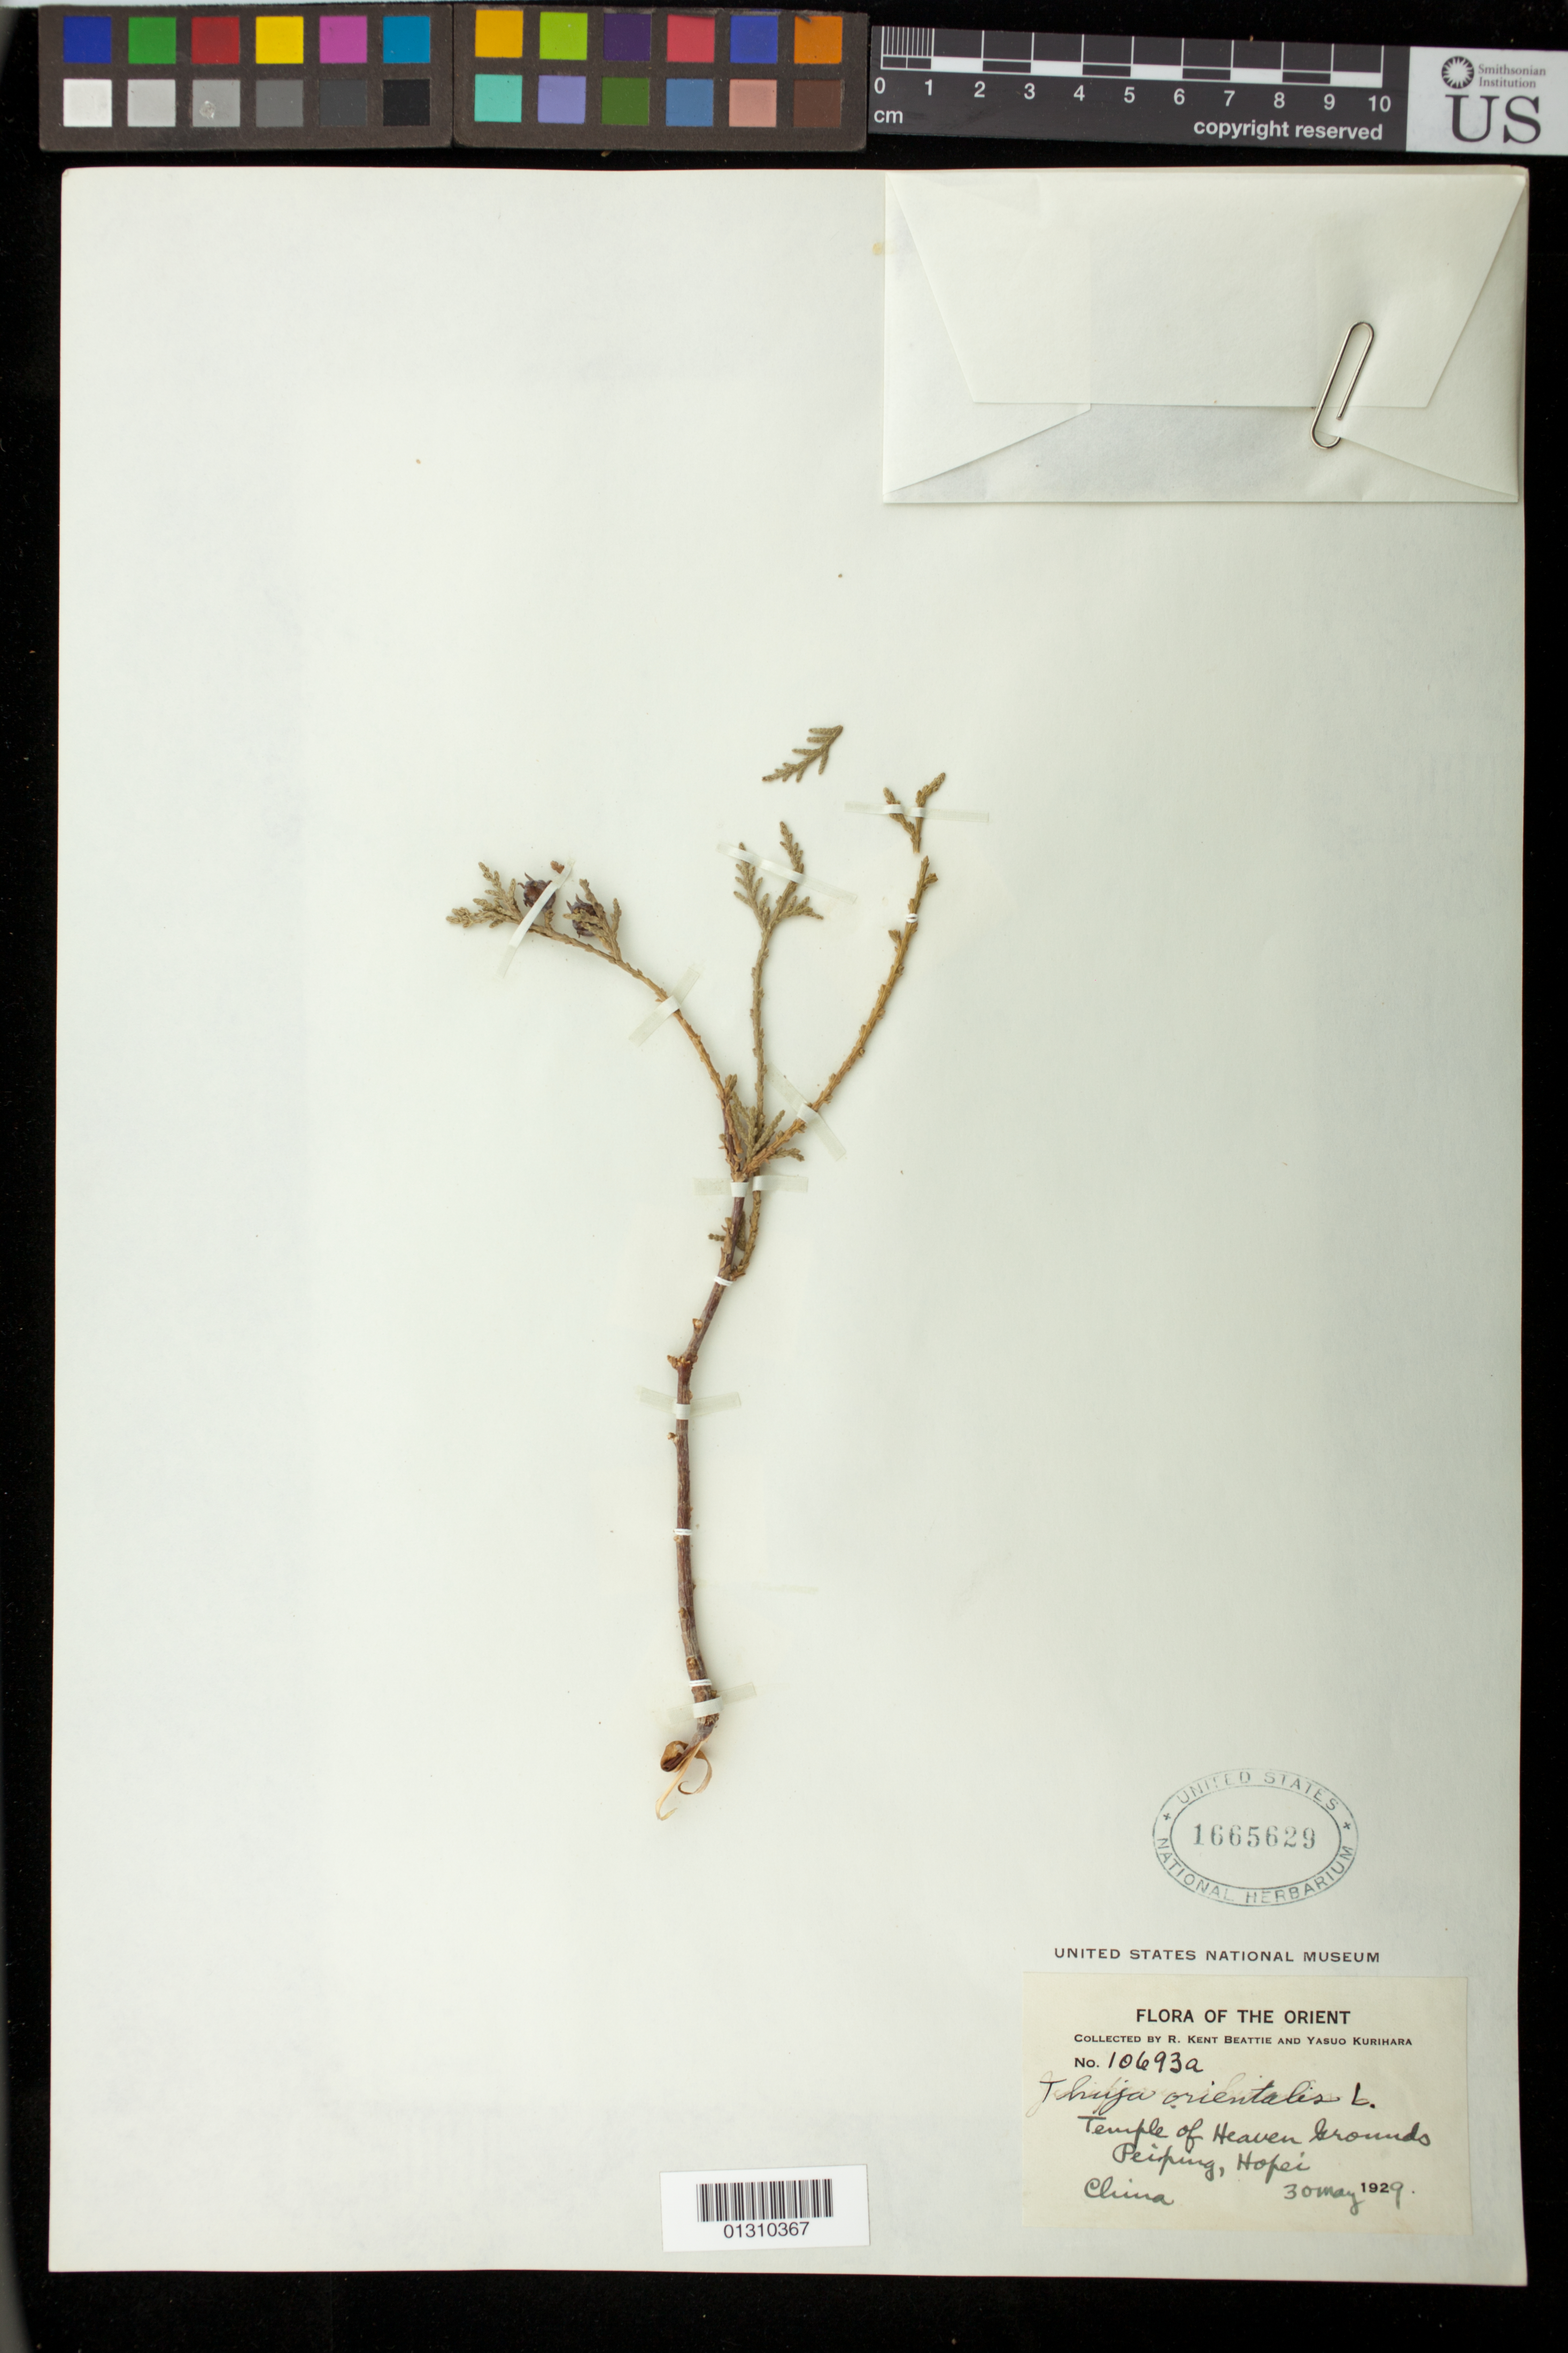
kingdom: Plantae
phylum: Tracheophyta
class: Pinopsida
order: Pinales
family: Cupressaceae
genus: Thuja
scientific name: Thuja orientalis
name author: L.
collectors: R. K. Beattie & Y. Kurihara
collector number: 10693a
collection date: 1929-05-30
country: China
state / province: Hebei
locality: The Orient; Temple of Heaven Grounds, Peiping, Hopei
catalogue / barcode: US 1665629